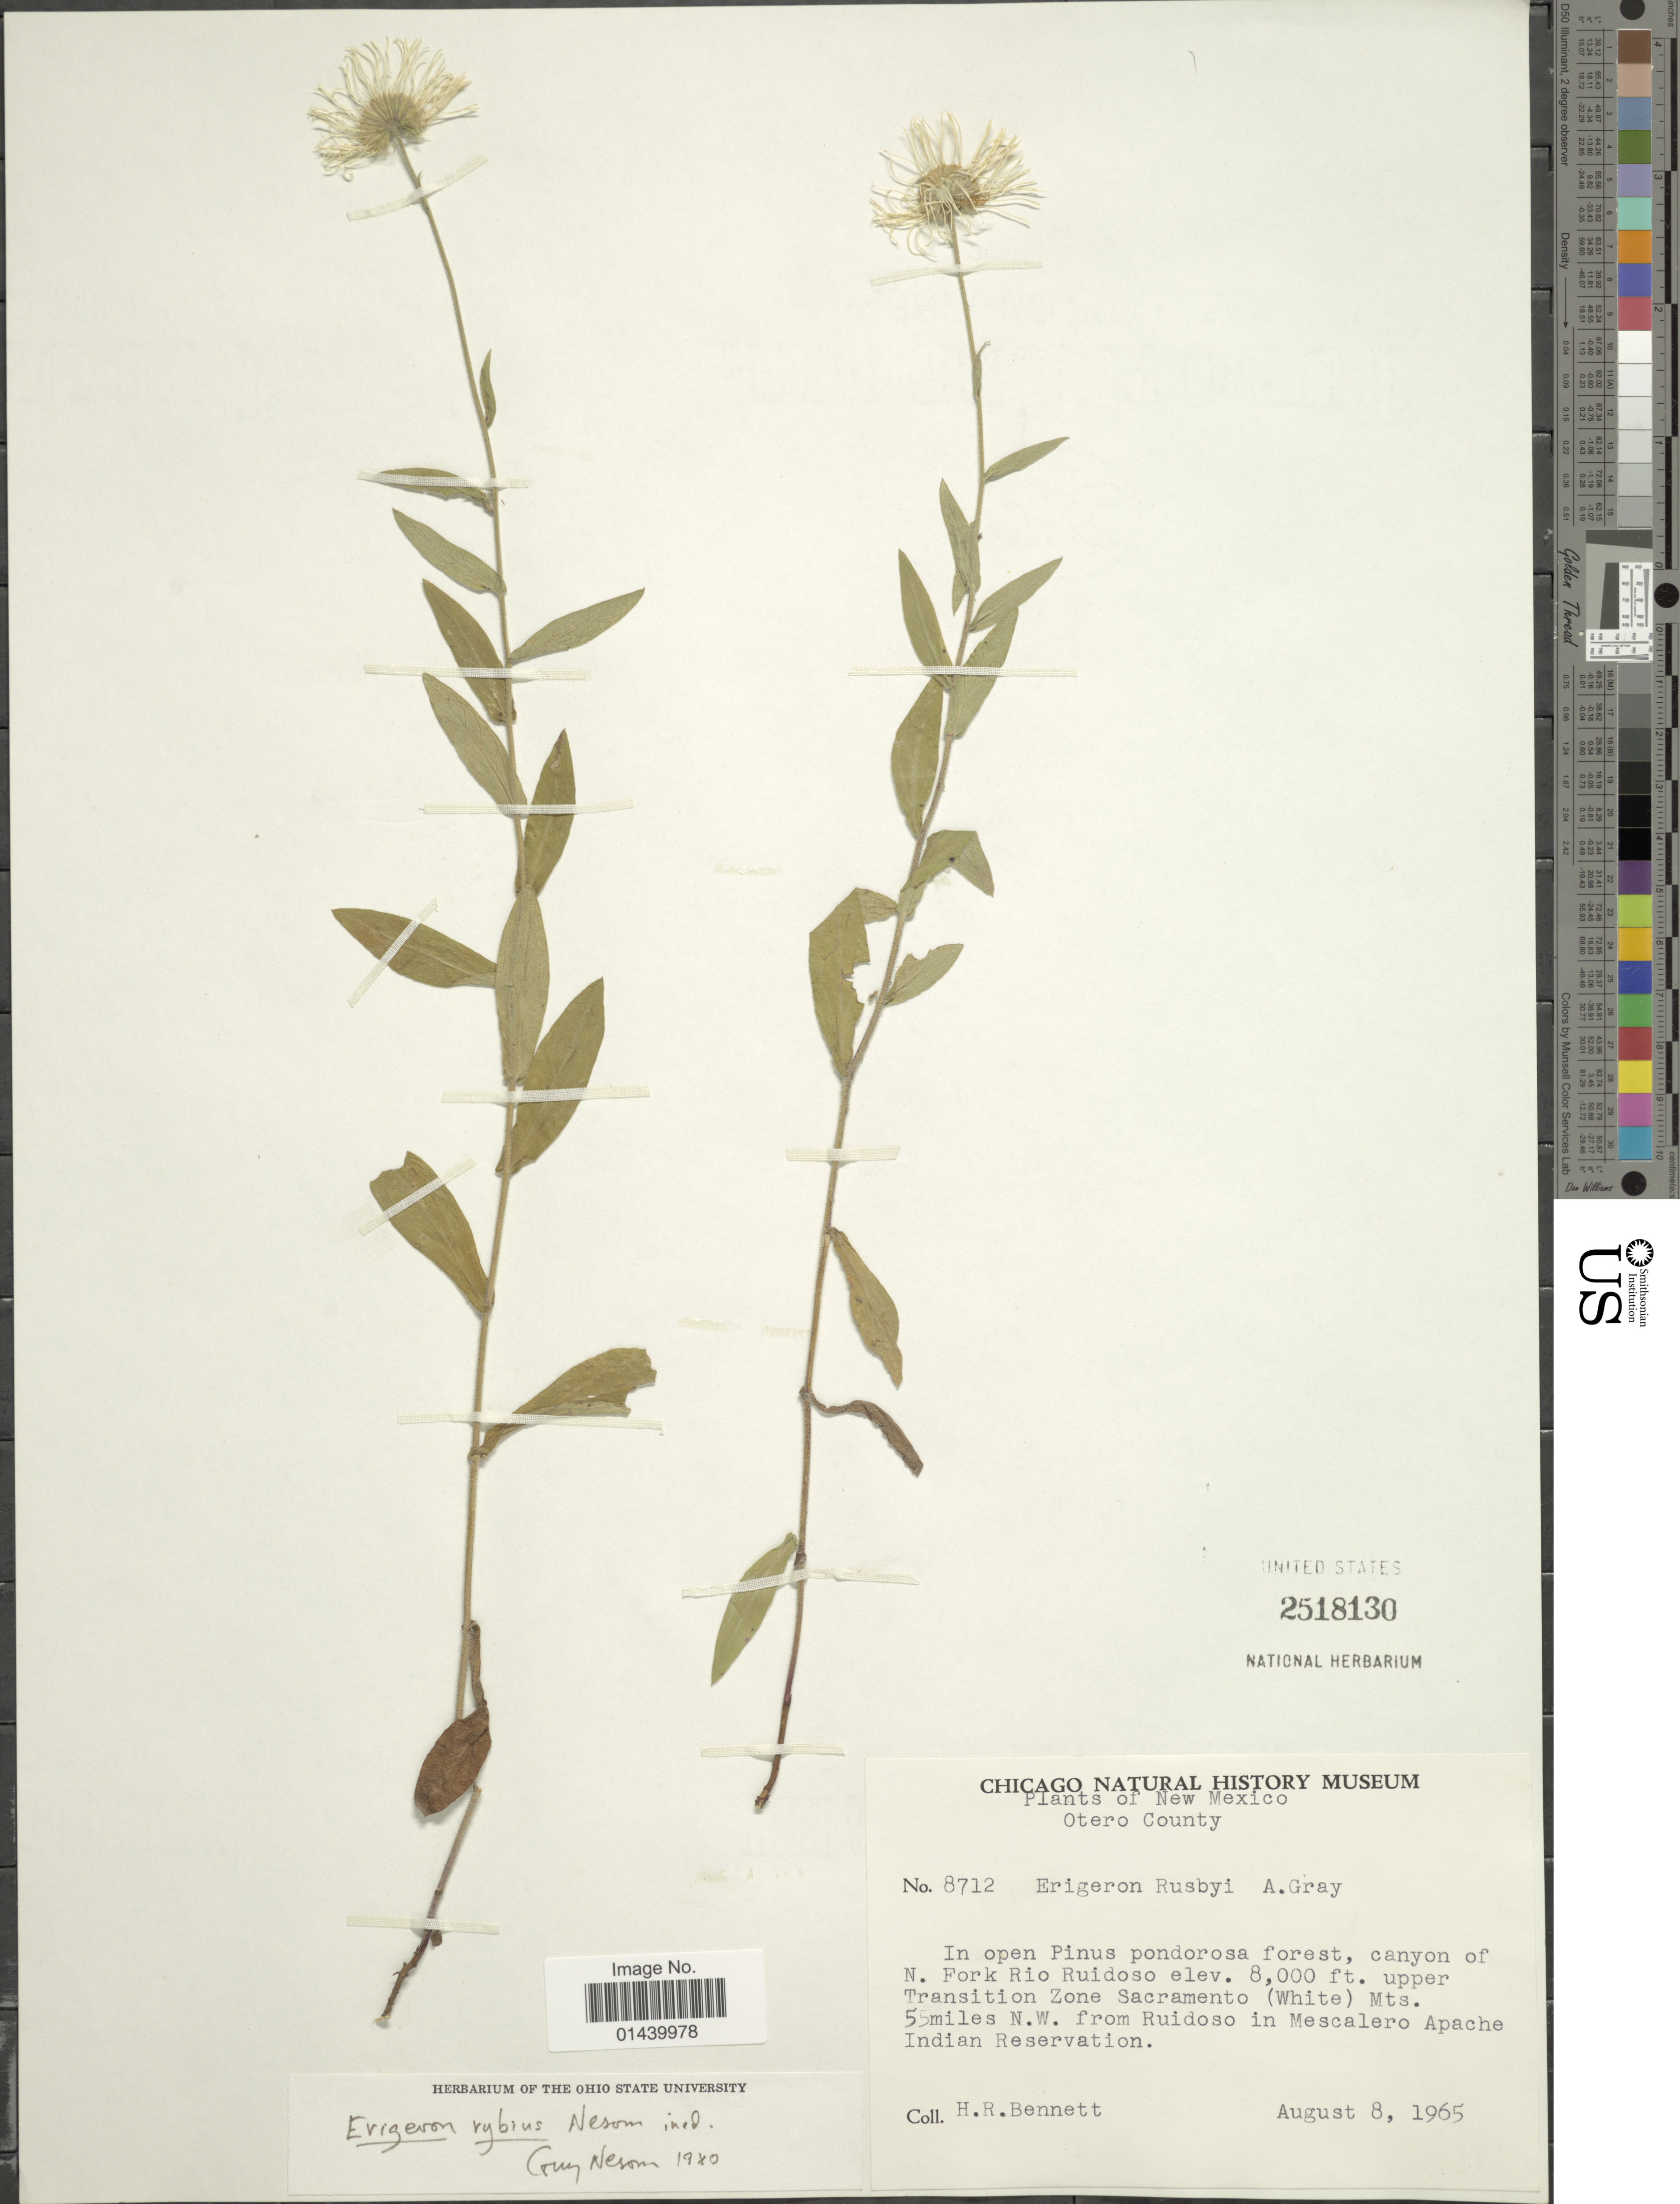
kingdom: Plantae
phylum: Tracheophyta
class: Magnoliopsida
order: Asterales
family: Asteraceae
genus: Erigeron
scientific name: Erigeron rybius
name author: G.L. Nesom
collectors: H. R. Bennett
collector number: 8712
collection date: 1965-08-08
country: United States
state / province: New Mexico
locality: Otero County. Canyon of N. Fork Rio Ruidoso. Upper Transition Zone Sacramento (White) Mts. 55 miles N.W. from Ruidoso on Mescalero Apache Indian Reservation.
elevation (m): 2438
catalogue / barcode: US 2518130